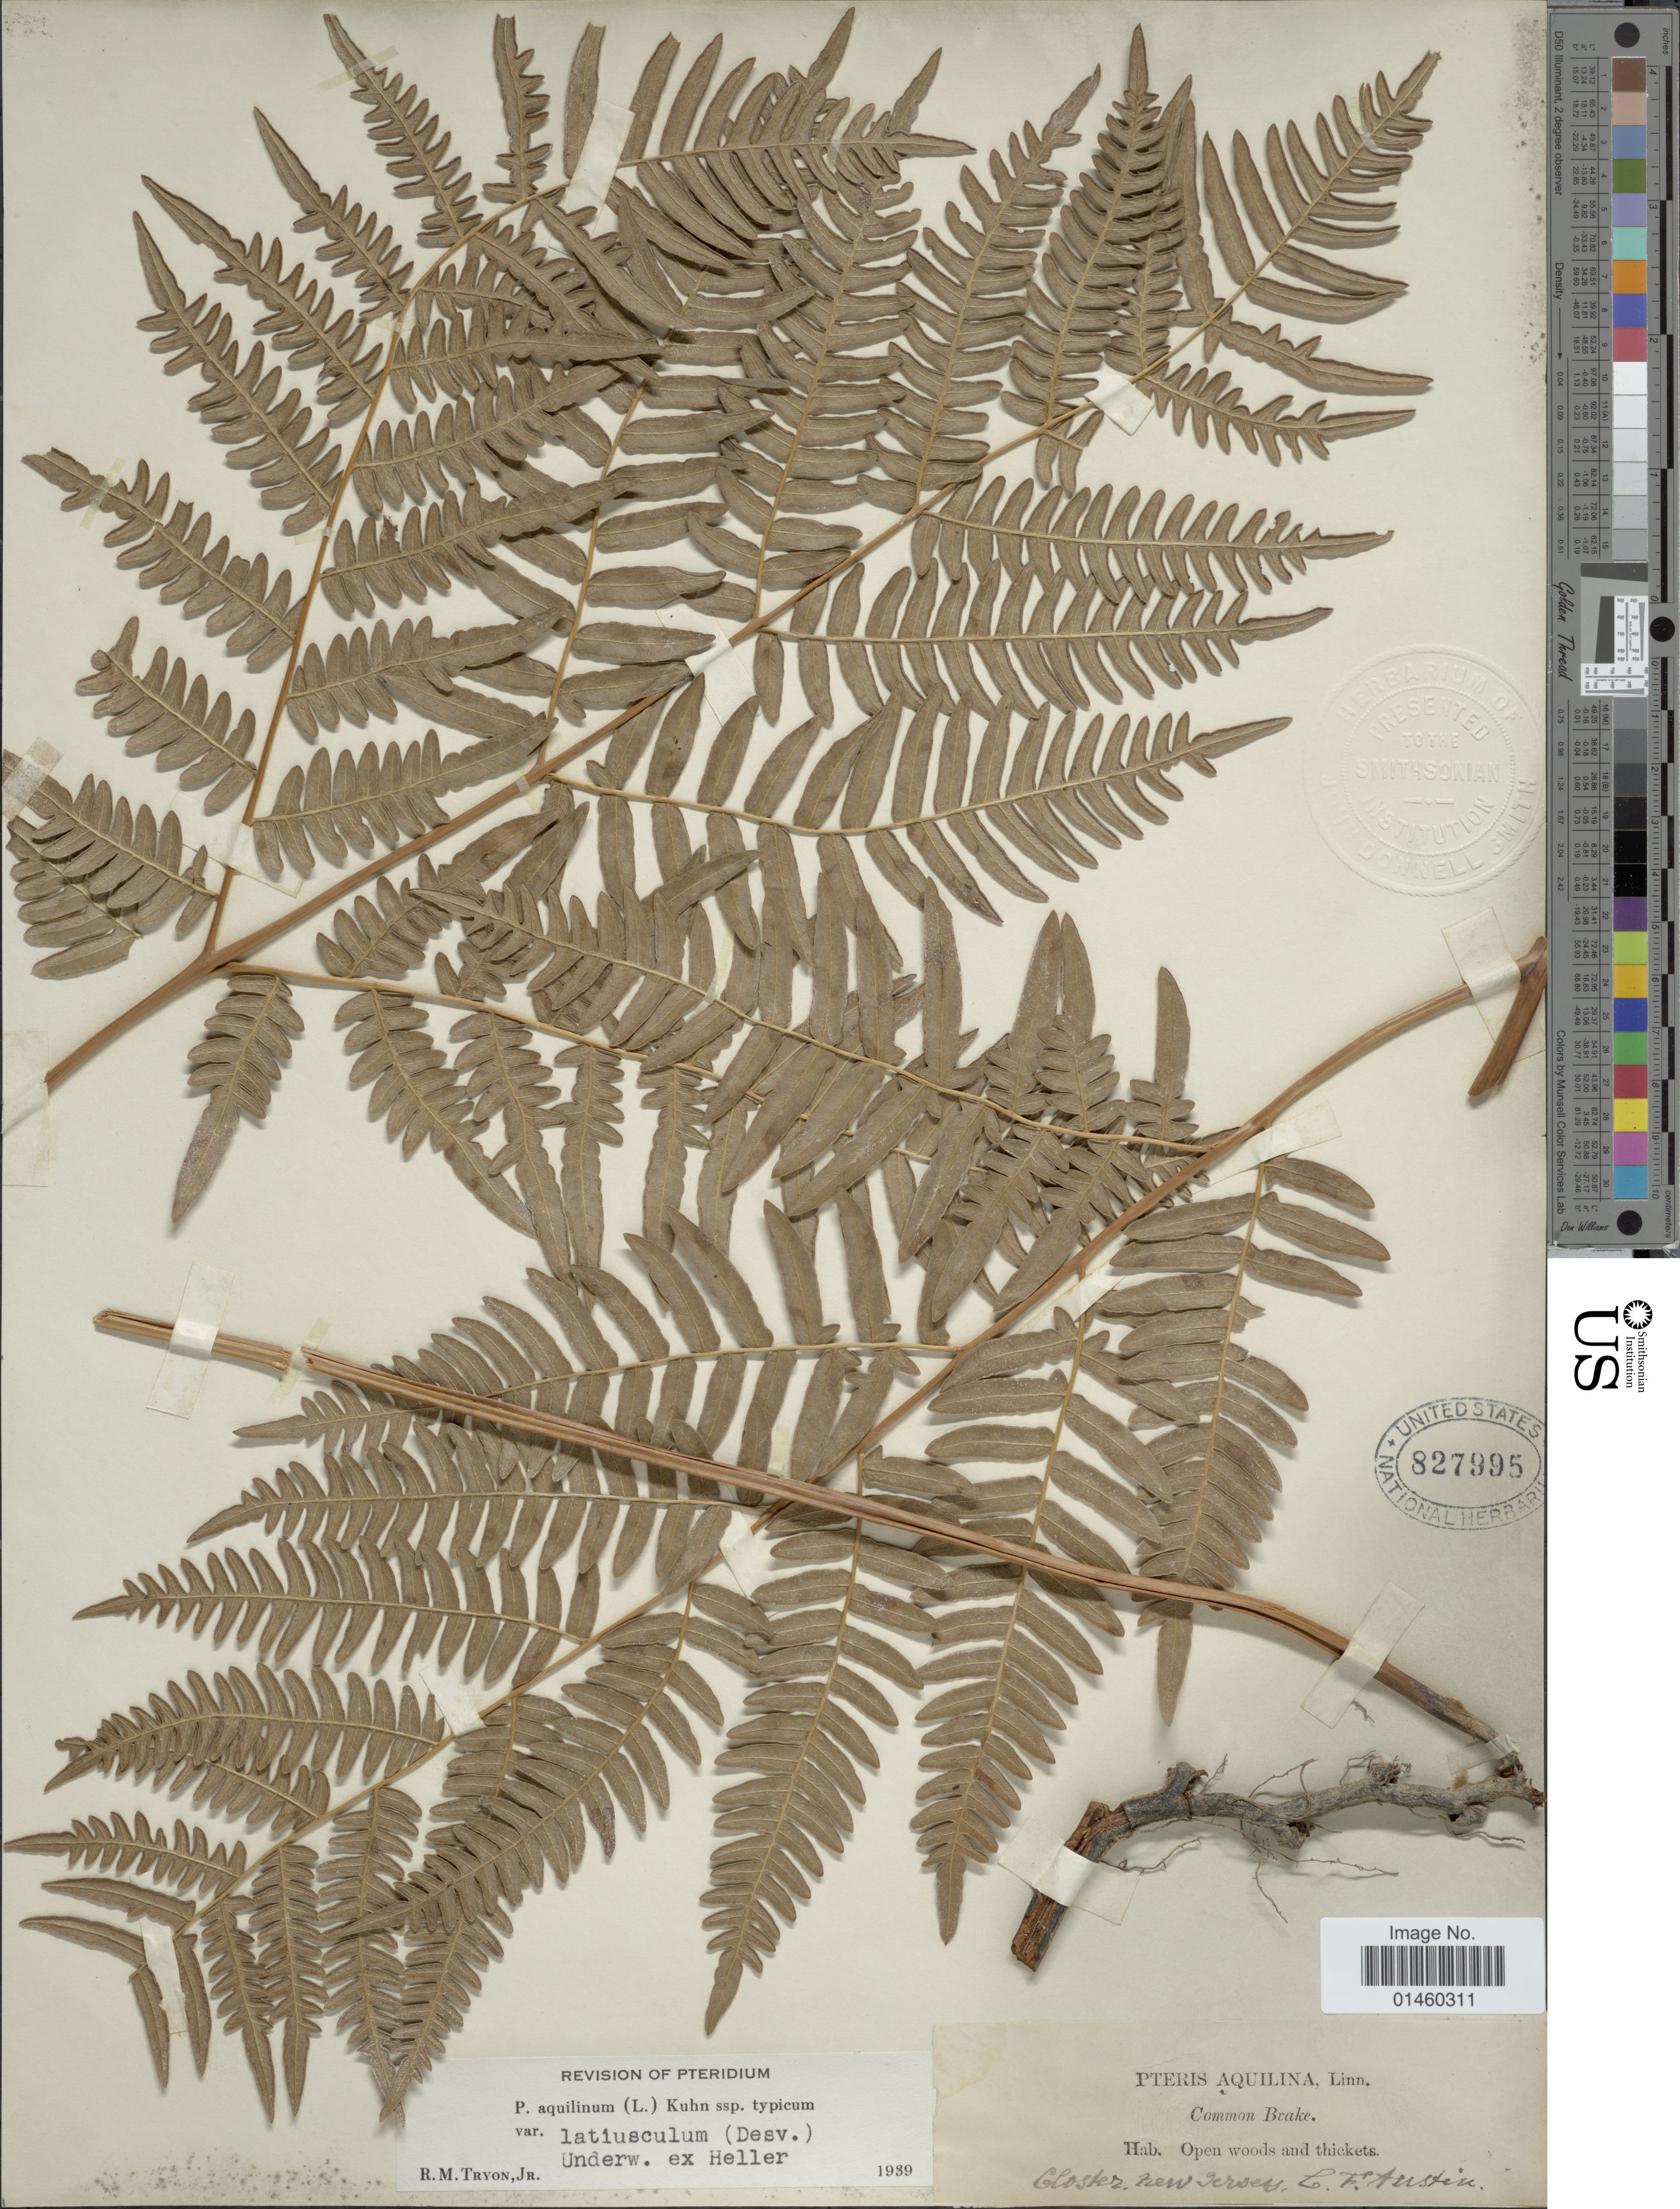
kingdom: Plantae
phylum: Tracheophyta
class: Polypodiopsida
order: Polypodiales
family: Dennstaedtiaceae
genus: Pteridium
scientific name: Pteridium aquilinum var. latiusculum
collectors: C. F. Austin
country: United States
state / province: New Jersey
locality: Closter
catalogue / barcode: US 827995